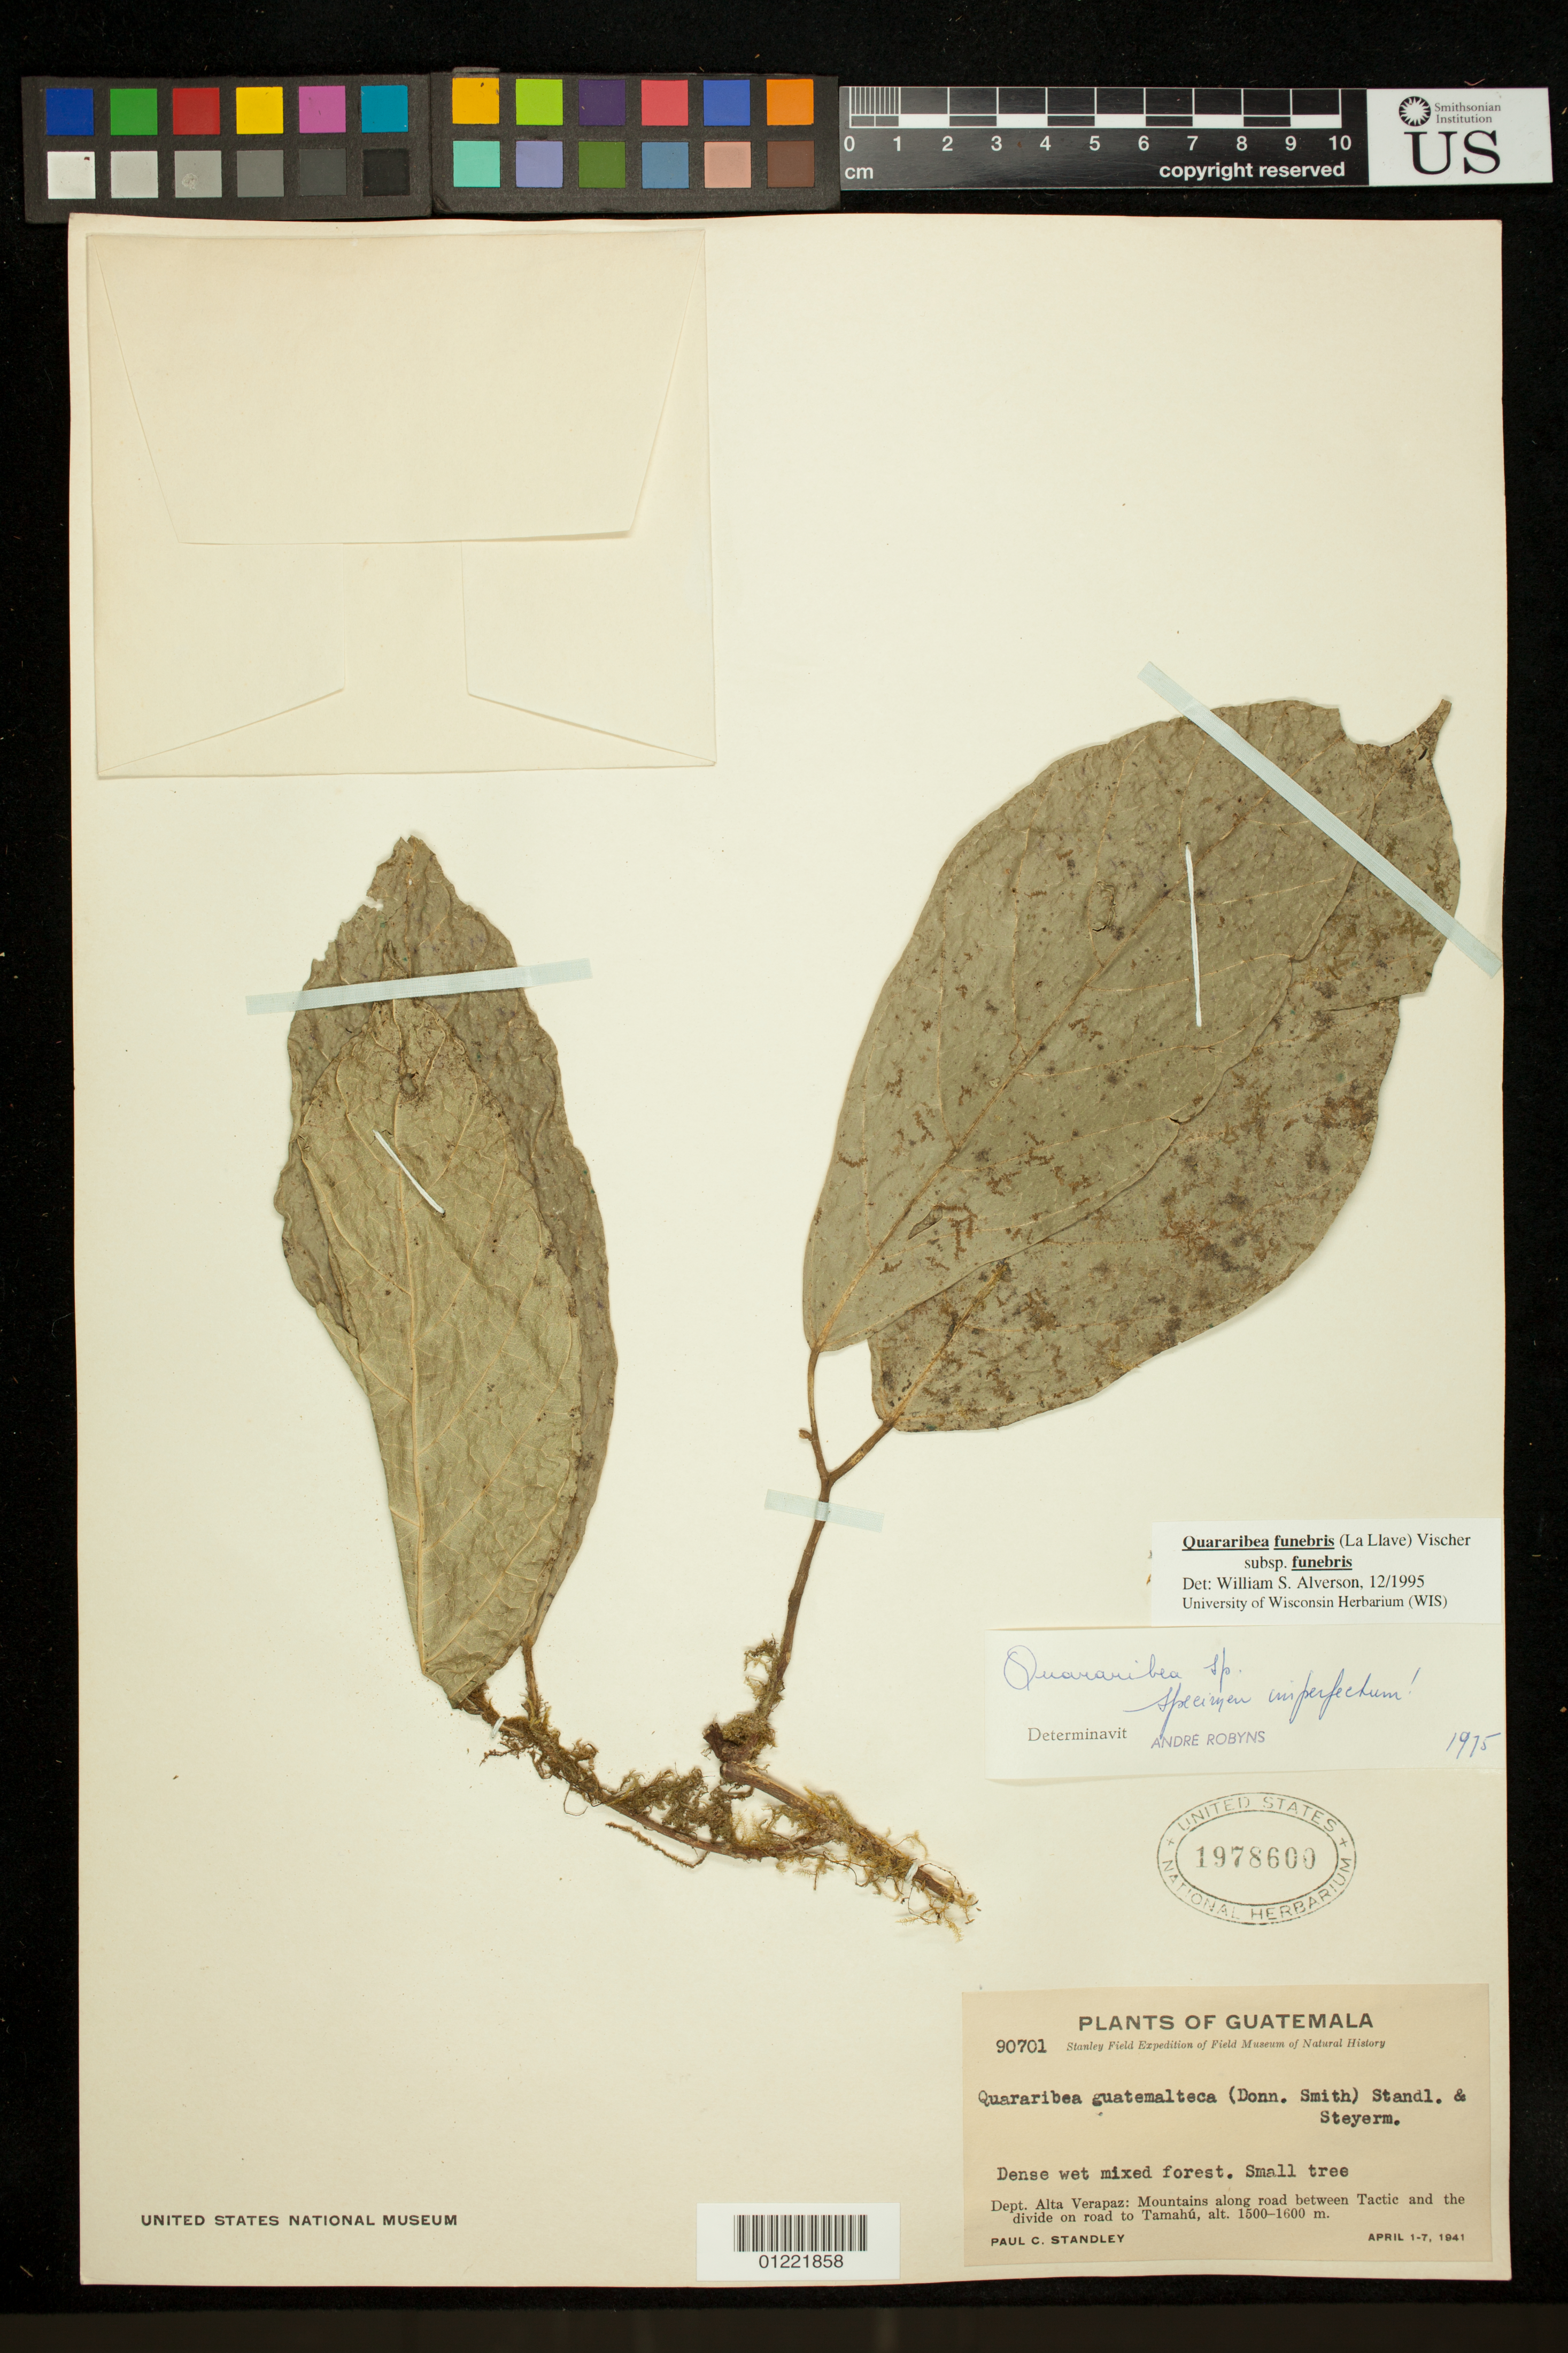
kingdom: Plantae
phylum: Tracheophyta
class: Magnoliopsida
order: Malvales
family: Malvaceae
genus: Quararibea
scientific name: Quararibea funebris subsp. funebris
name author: (La Llave) Vischer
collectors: P. C. Standley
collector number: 90701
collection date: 1941-04-01/1941-04-07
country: Guatemala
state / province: Alta Verapaz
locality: Mountains along road between Tactic and the divide on road to Tamahu.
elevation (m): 1500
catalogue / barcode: US 1978600